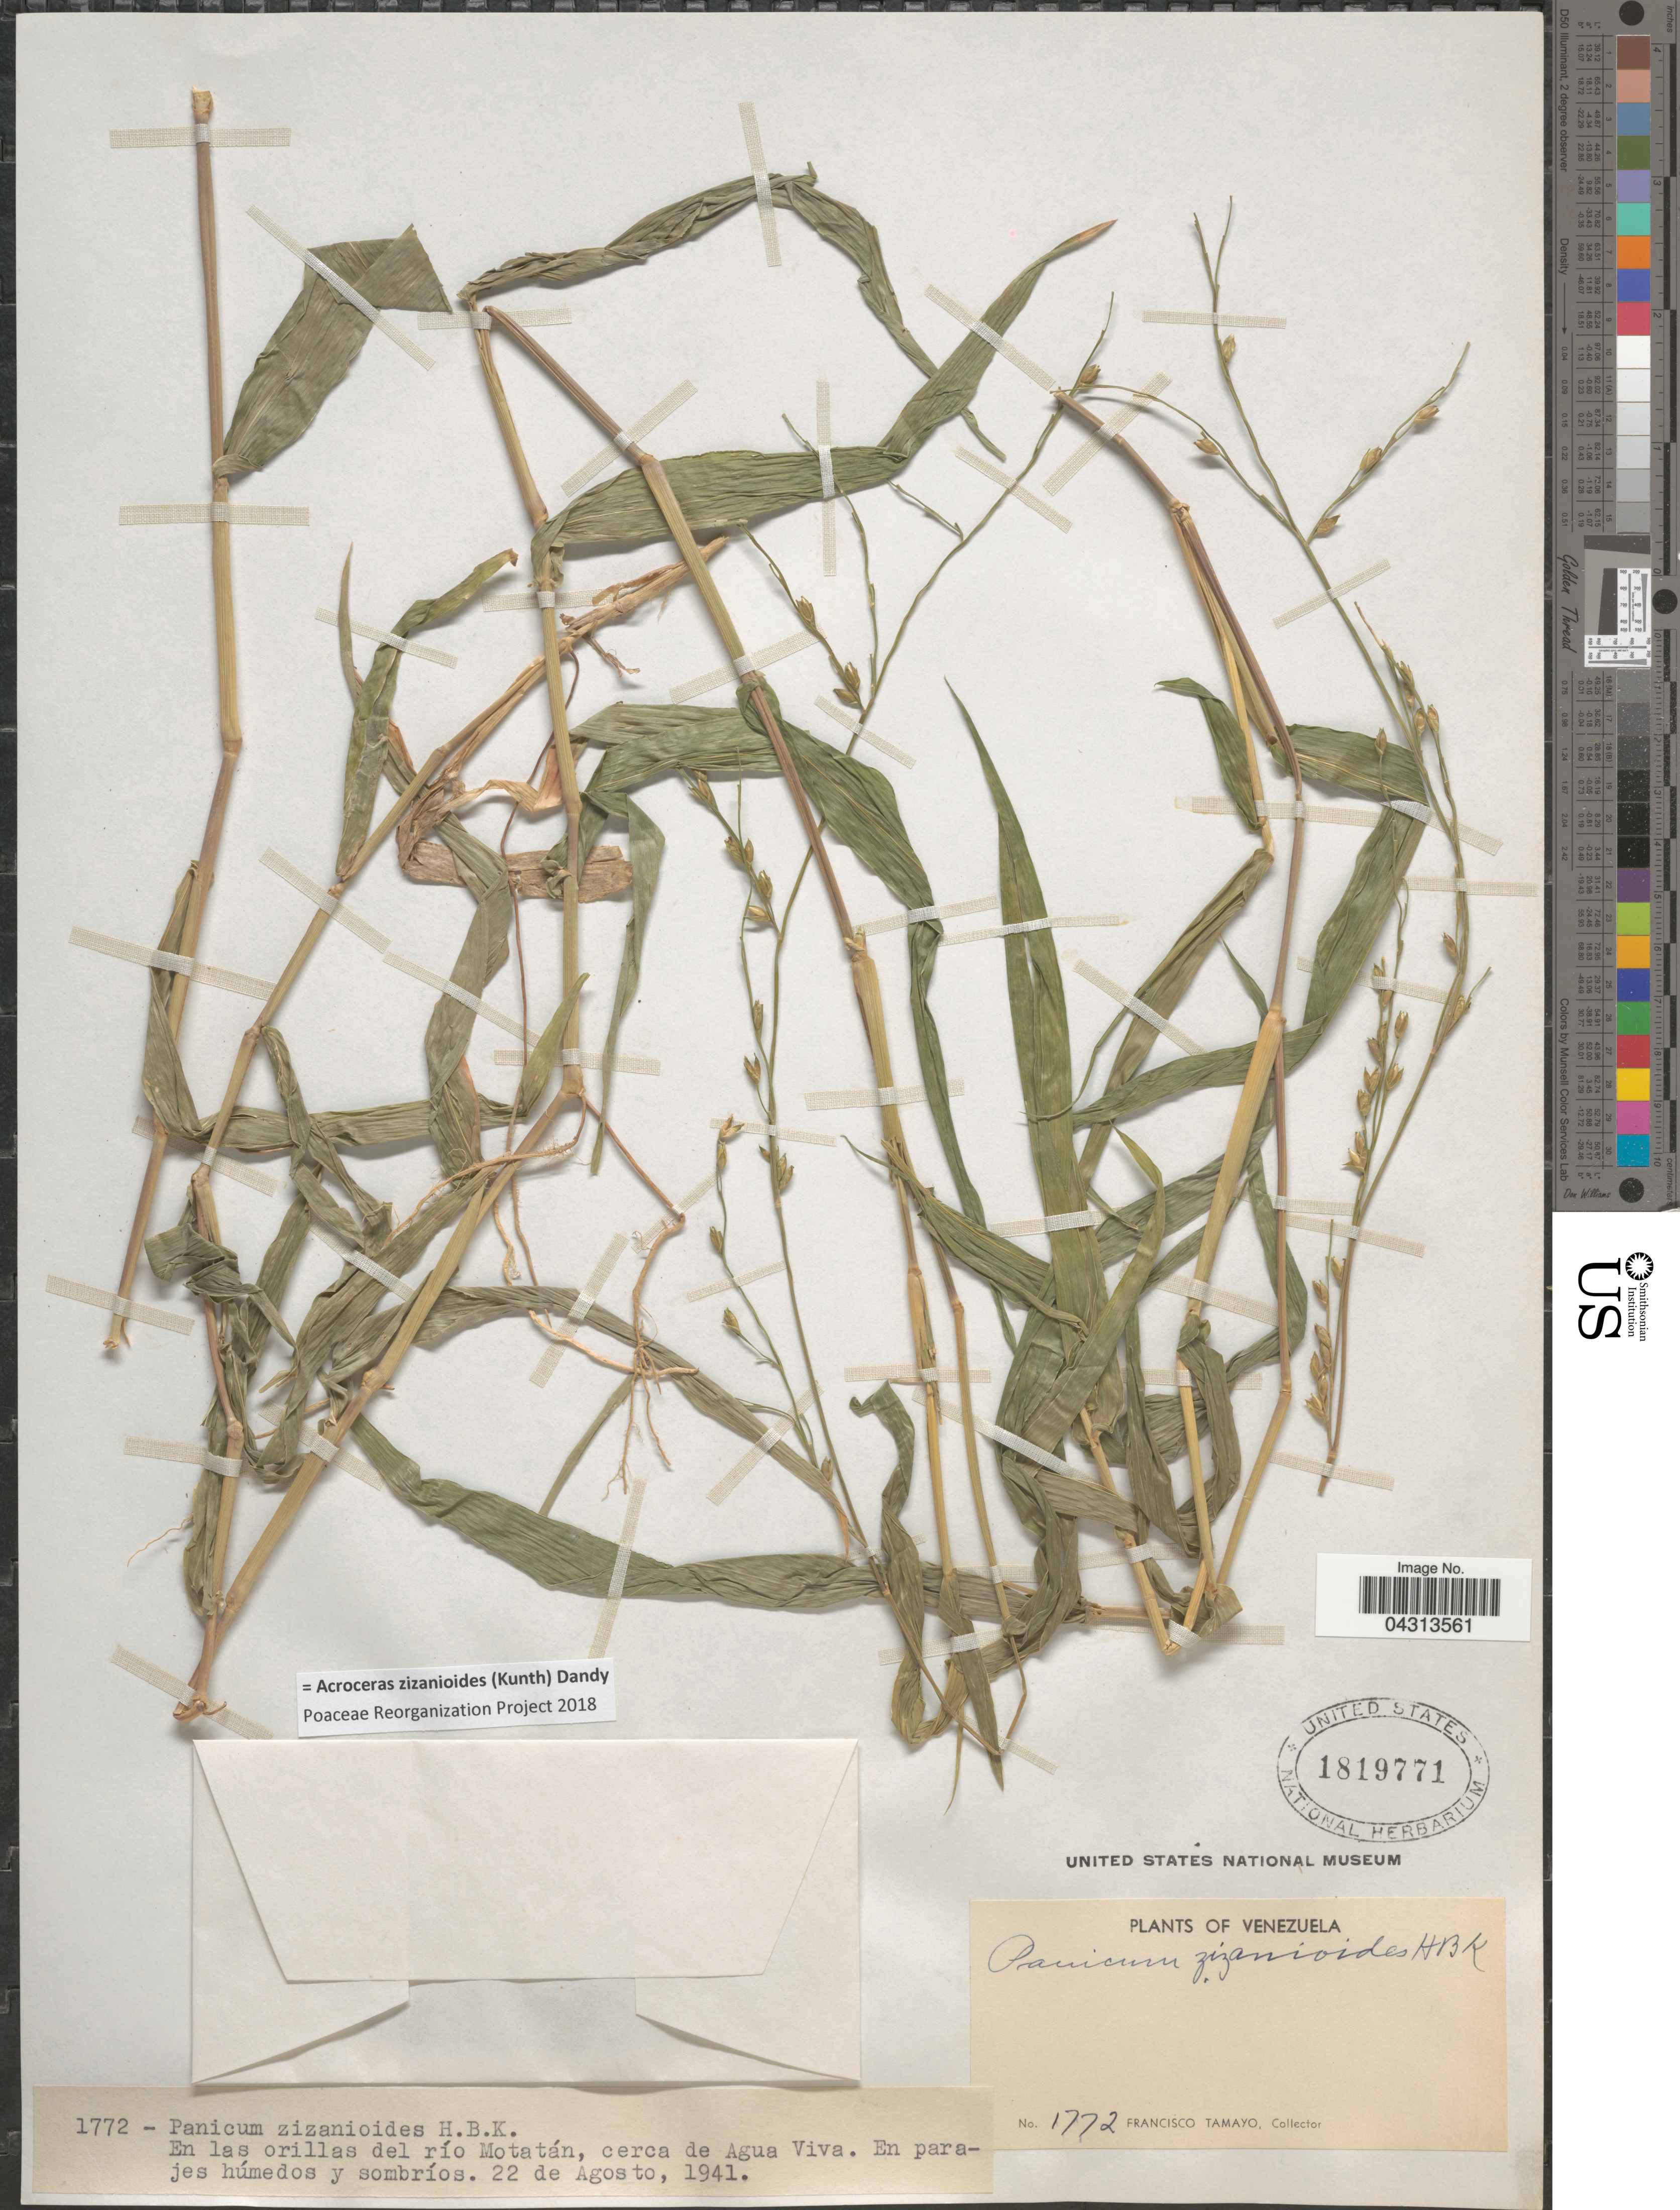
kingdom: Plantae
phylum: Tracheophyta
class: Liliopsida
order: Poales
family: Poaceae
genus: Acroceras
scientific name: Acroceras zizanioides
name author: (Kunth) Dandy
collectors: F. Tamayo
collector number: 1772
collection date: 1941-08-22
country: Venezuela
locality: En las orillas del río Motatán, cerca de Agua Viva. En parajes húmedos y sombríos.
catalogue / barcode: US 1819771